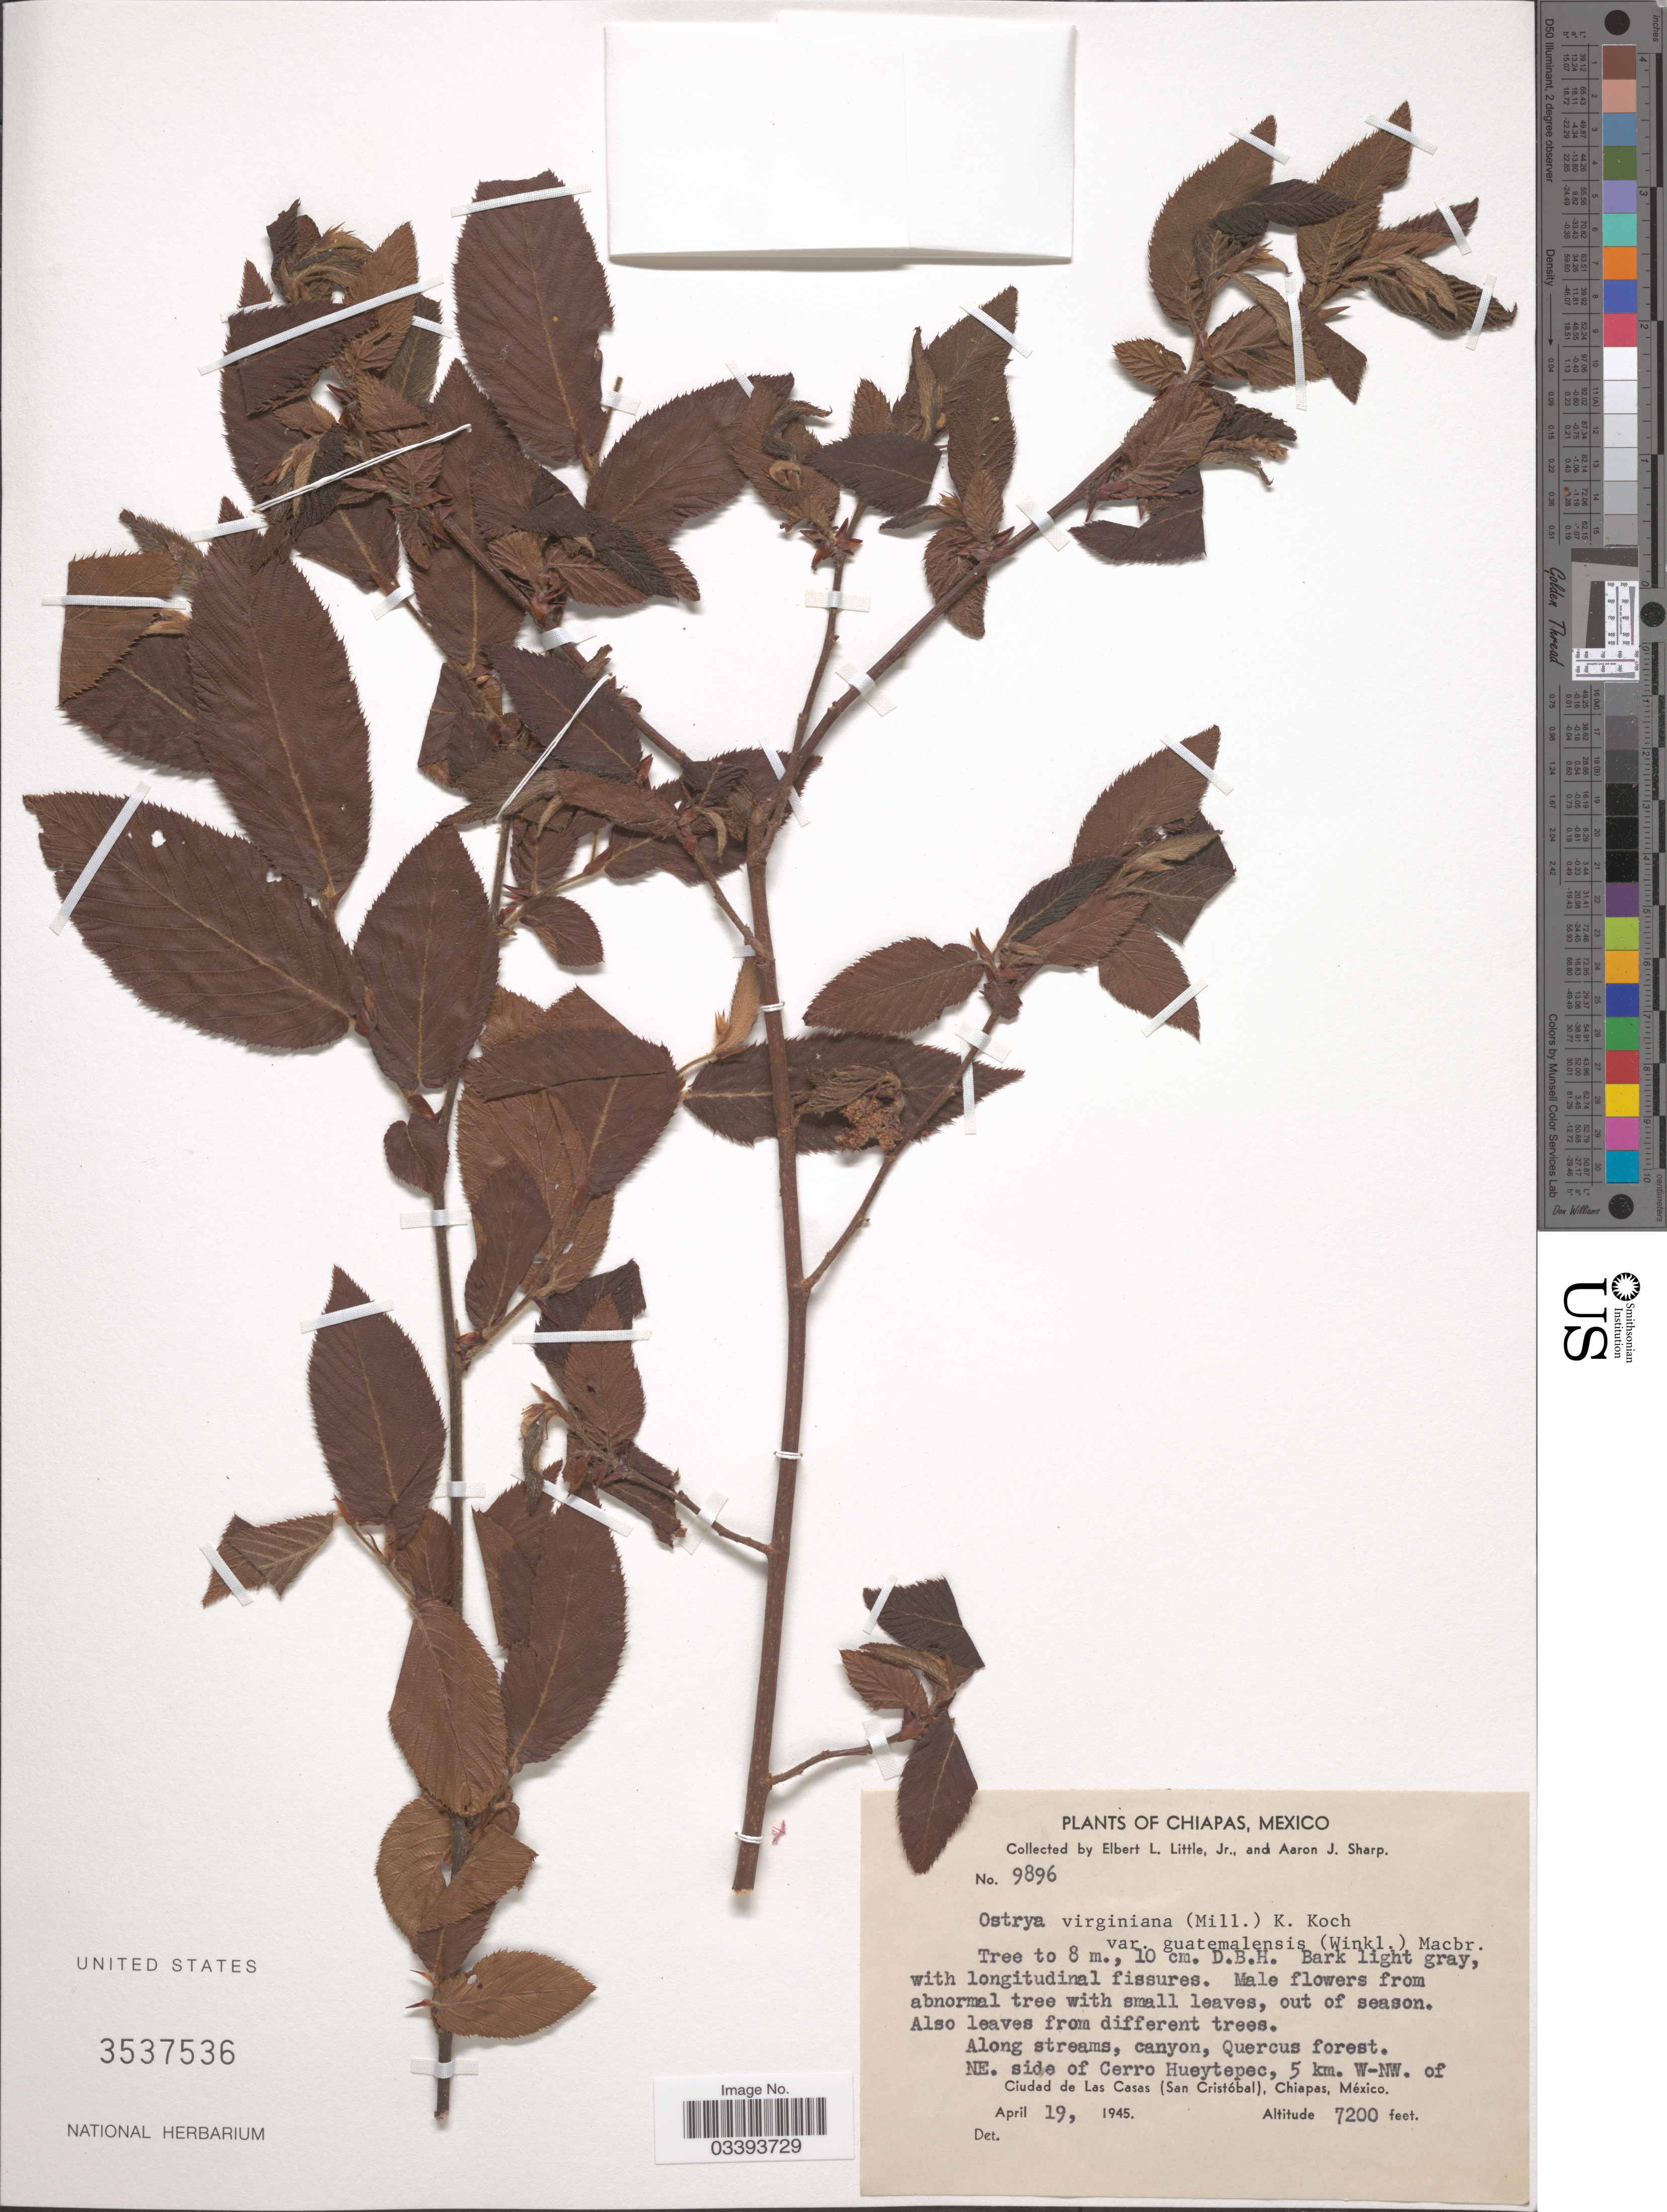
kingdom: Plantae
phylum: Tracheophyta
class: Magnoliopsida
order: Fagales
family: Betulaceae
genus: Ostrya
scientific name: Ostrya virginiana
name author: (Mill.) K. Koch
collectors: E. L. Little & Mrs A. J. Sharp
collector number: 9896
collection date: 1945-04-19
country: Mexico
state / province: Chiapas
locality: NE. side of Cerro Hueytepec, 5 km. W-NW. of Ciudad de Las Casas (San Cristóbal).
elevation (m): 2195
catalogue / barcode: US 3537536